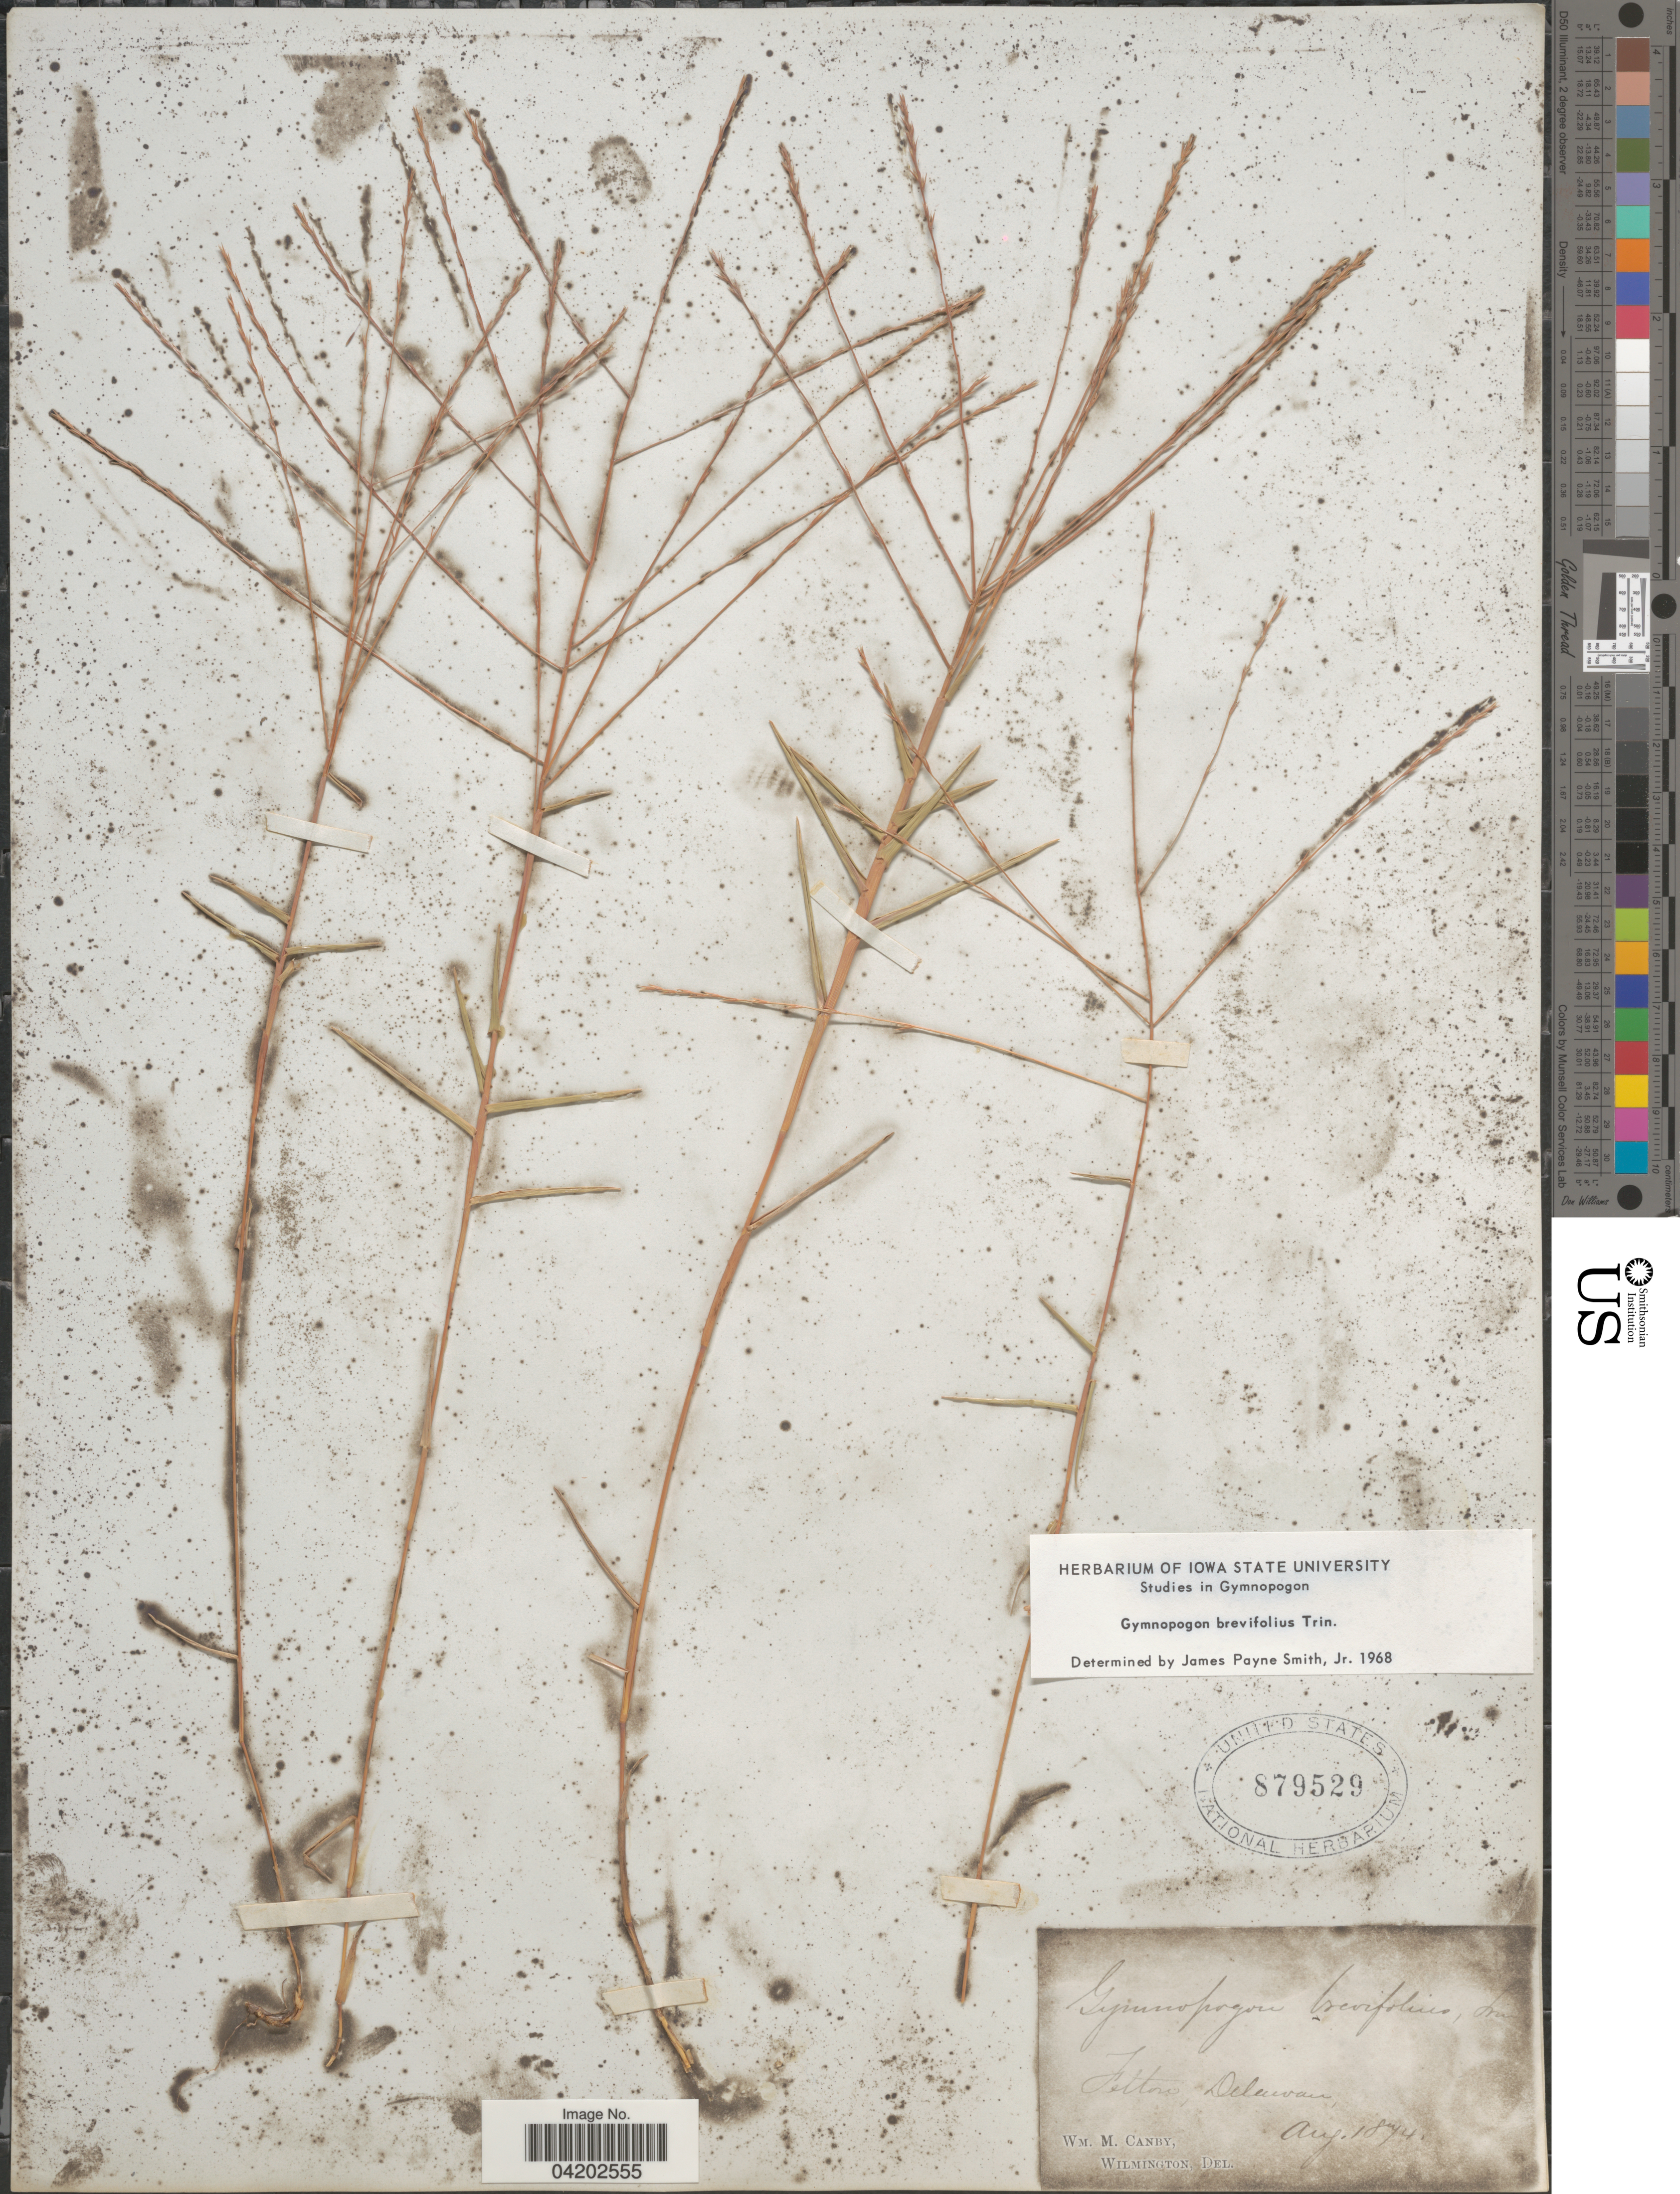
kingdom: Plantae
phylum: Tracheophyta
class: Liliopsida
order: Poales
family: Poaceae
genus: Gymnopogon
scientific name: Gymnopogon brevifolius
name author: Trin.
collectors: W. M. Canby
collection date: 1874-08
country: United States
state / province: Delaware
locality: Felton.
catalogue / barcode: US 879529